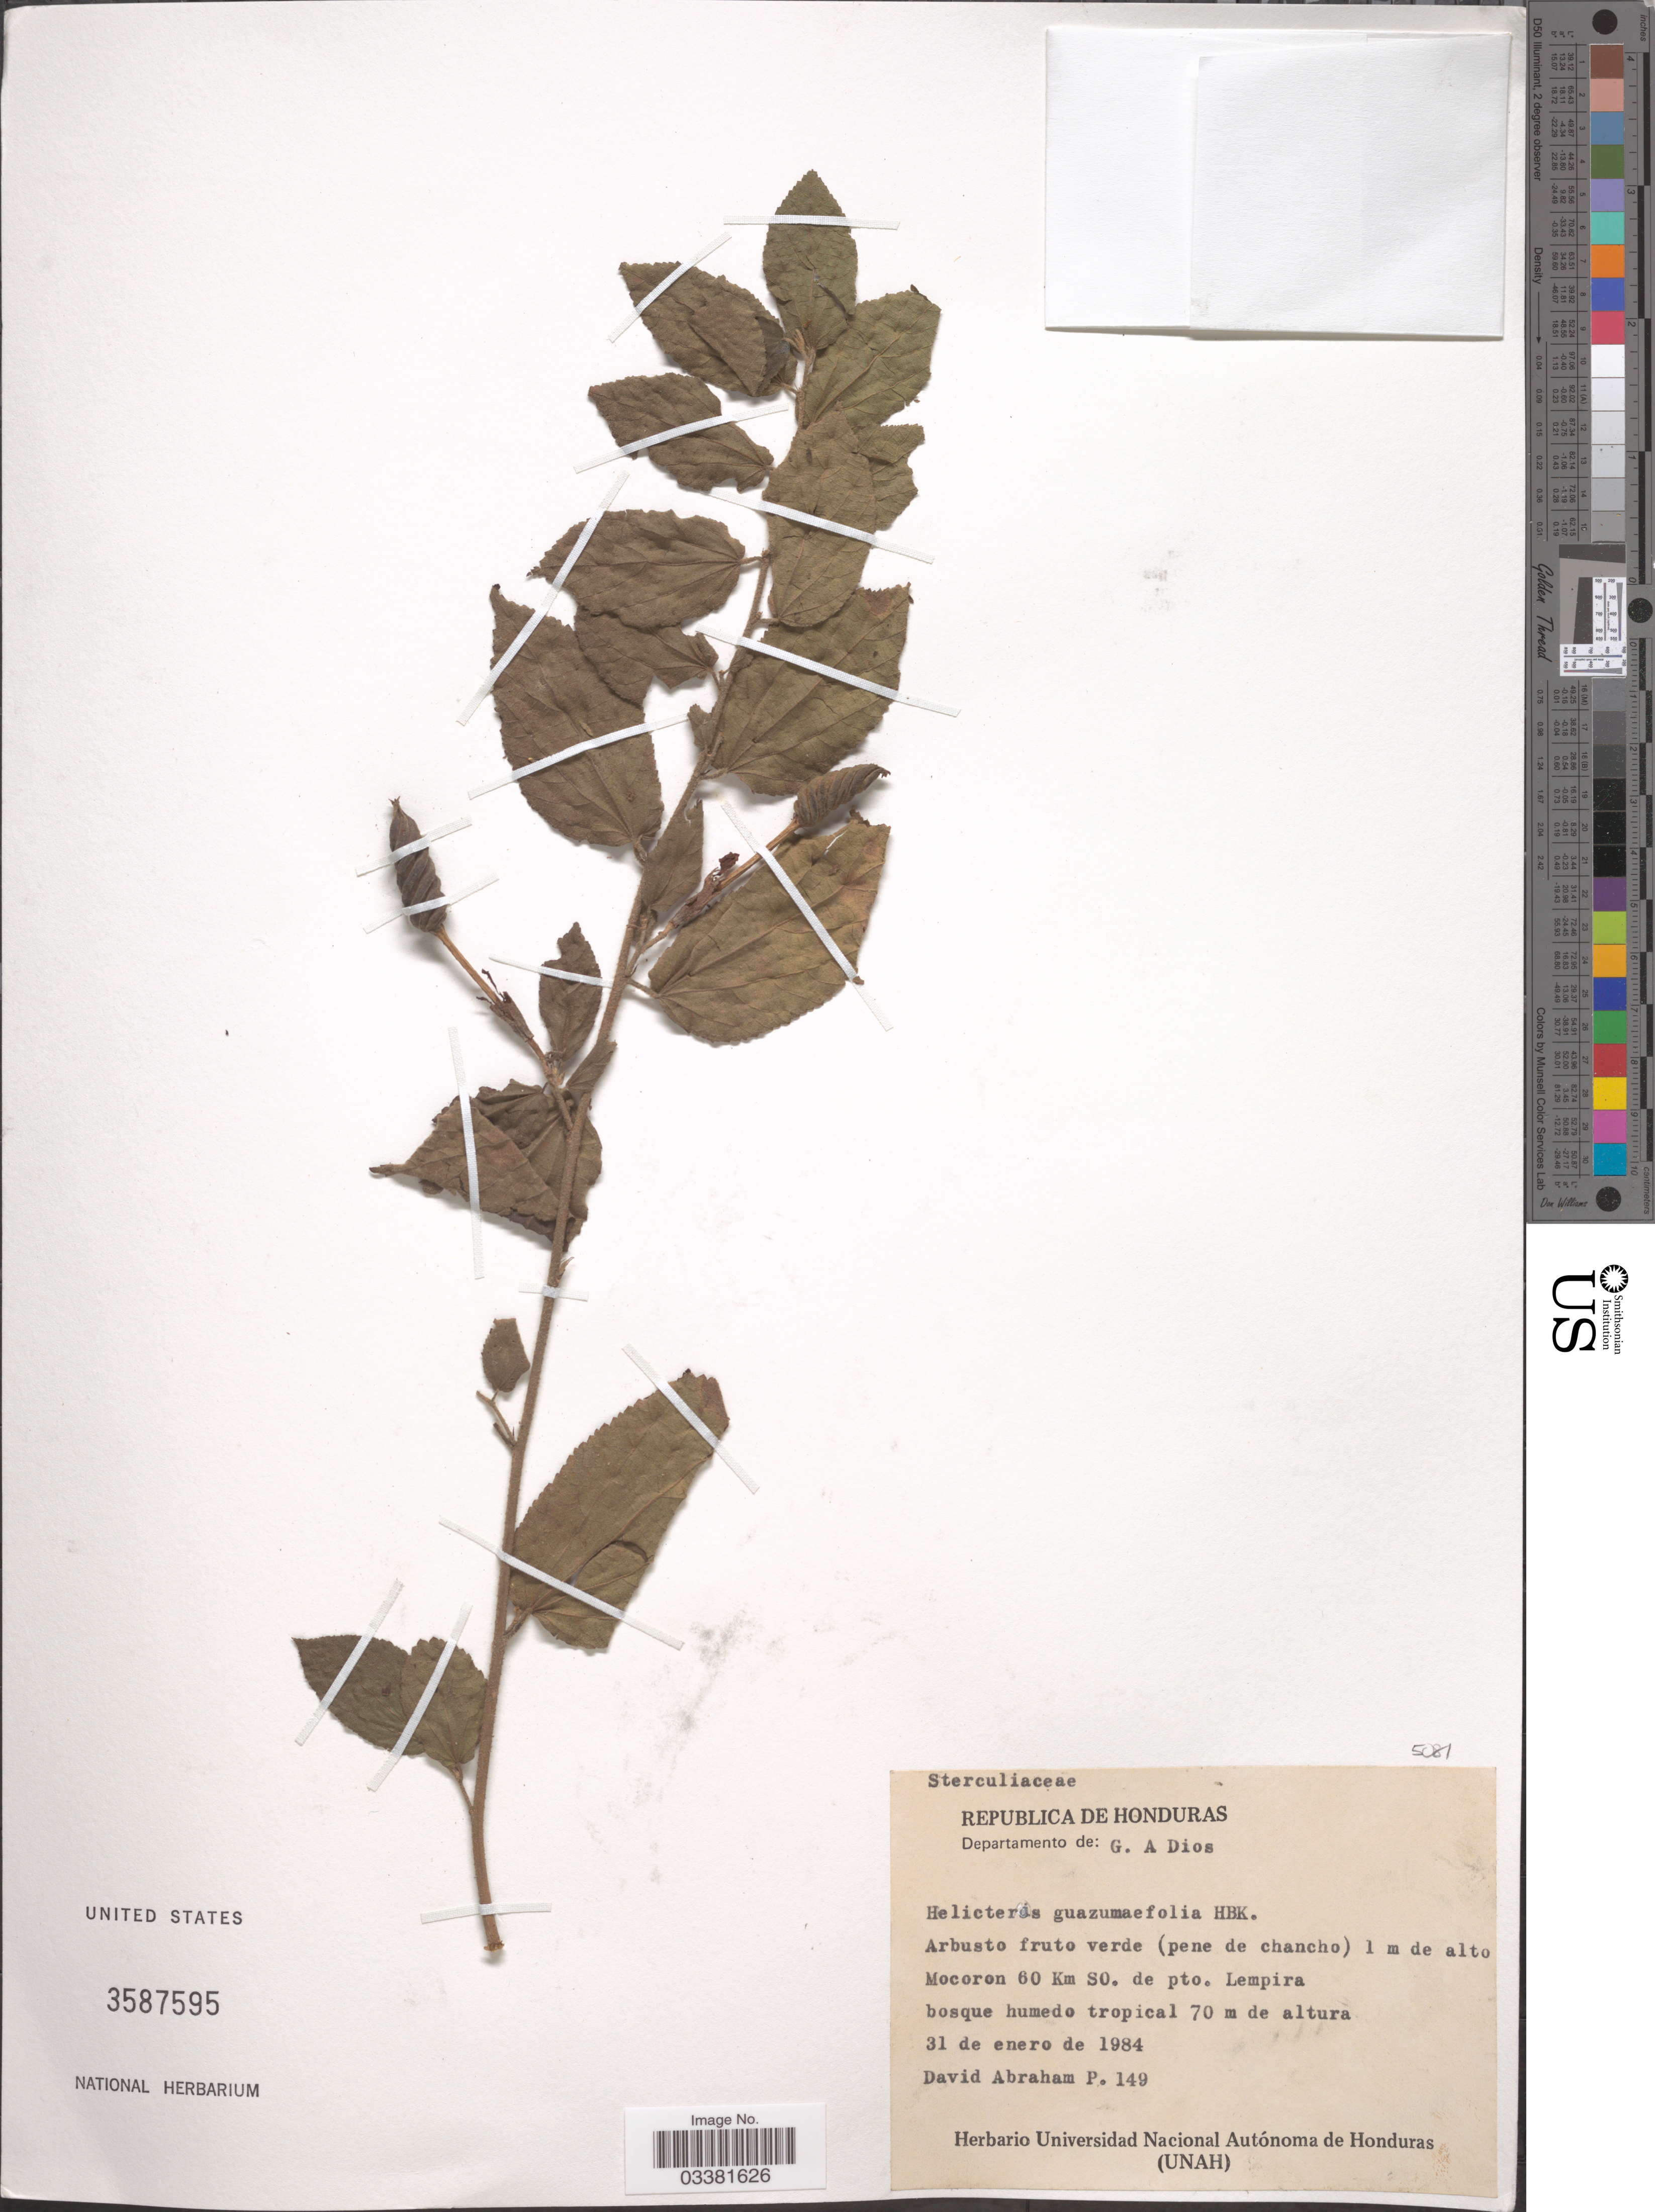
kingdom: Plantae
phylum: Tracheophyta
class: Magnoliopsida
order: Malvales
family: Malvaceae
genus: Helicteres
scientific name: Helicteres guazumifolia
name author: Kunth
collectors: D. Abraham P.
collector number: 149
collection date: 1984-01-31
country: Honduras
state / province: Gracias de Dios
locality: Republica de Honduras. Departamento de: G. A Dios. Mocoron 60 Km SO. de pto. Lempira.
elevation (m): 70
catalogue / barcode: US 3587595